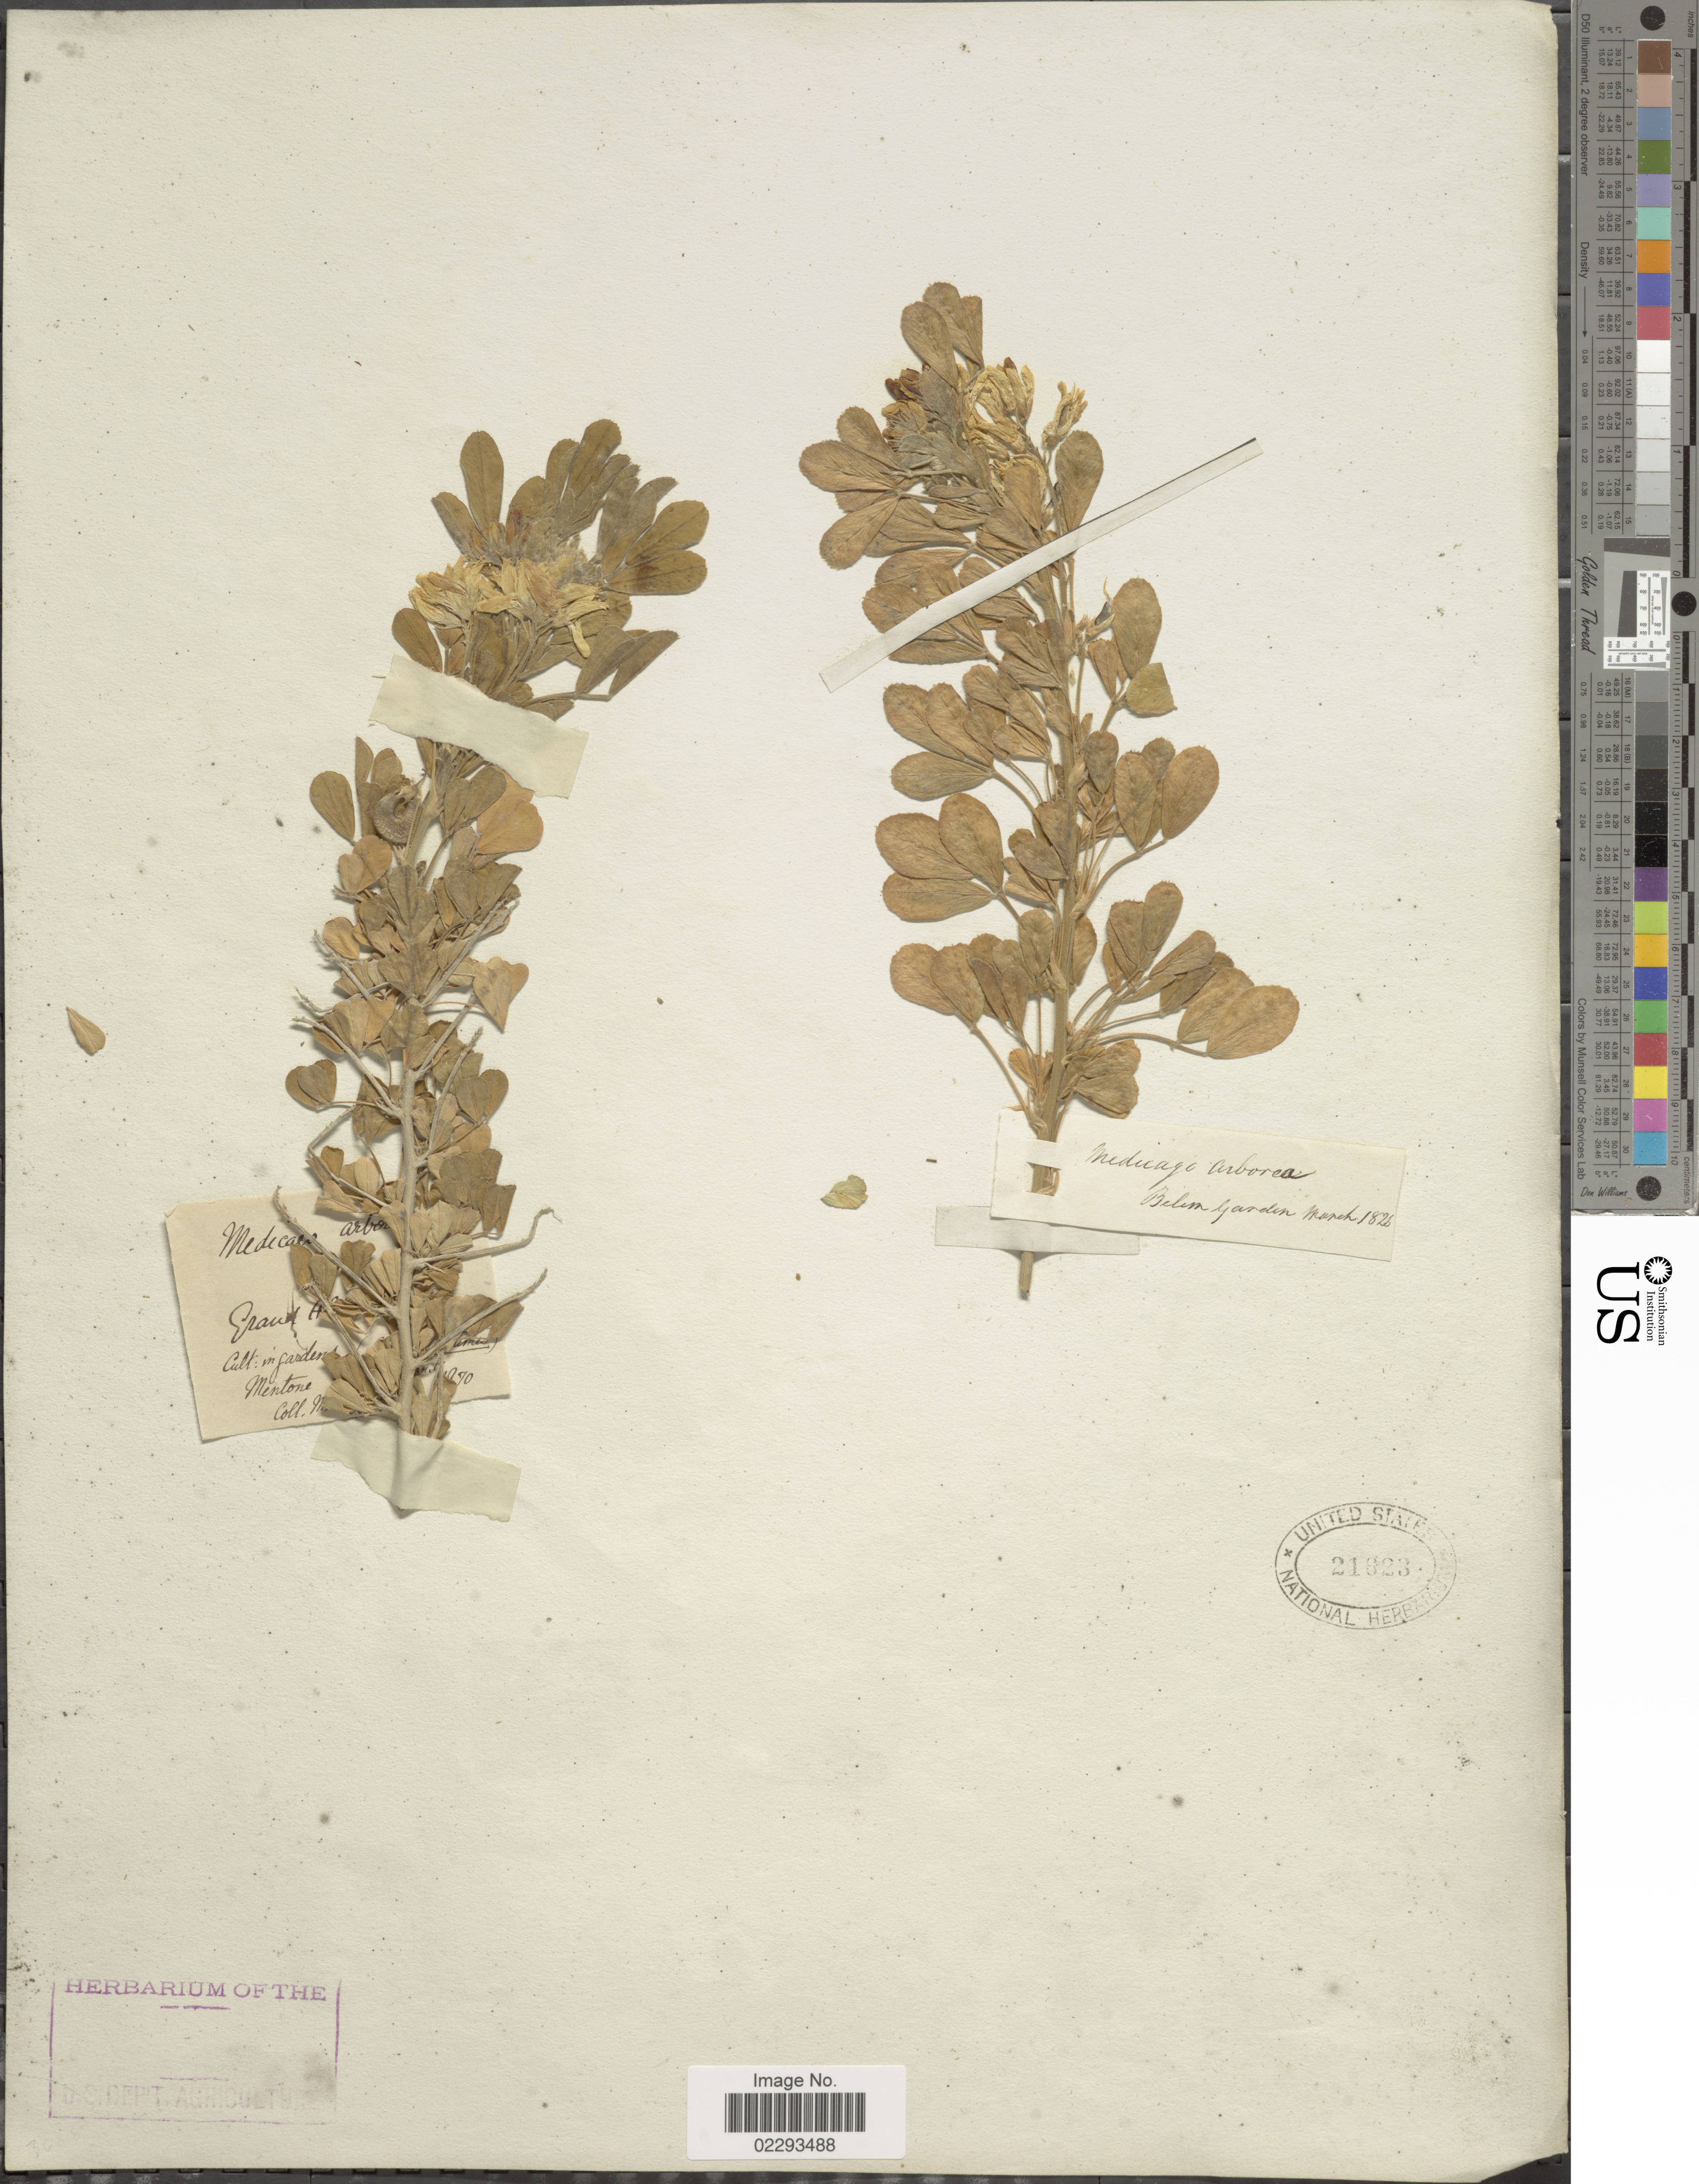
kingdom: Plantae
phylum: Tracheophyta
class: Magnoliopsida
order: Fabales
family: Fabaceae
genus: Medicago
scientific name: Medicago arborea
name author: L.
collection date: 1870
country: United States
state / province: Alabama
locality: Mentone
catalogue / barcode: US 21623